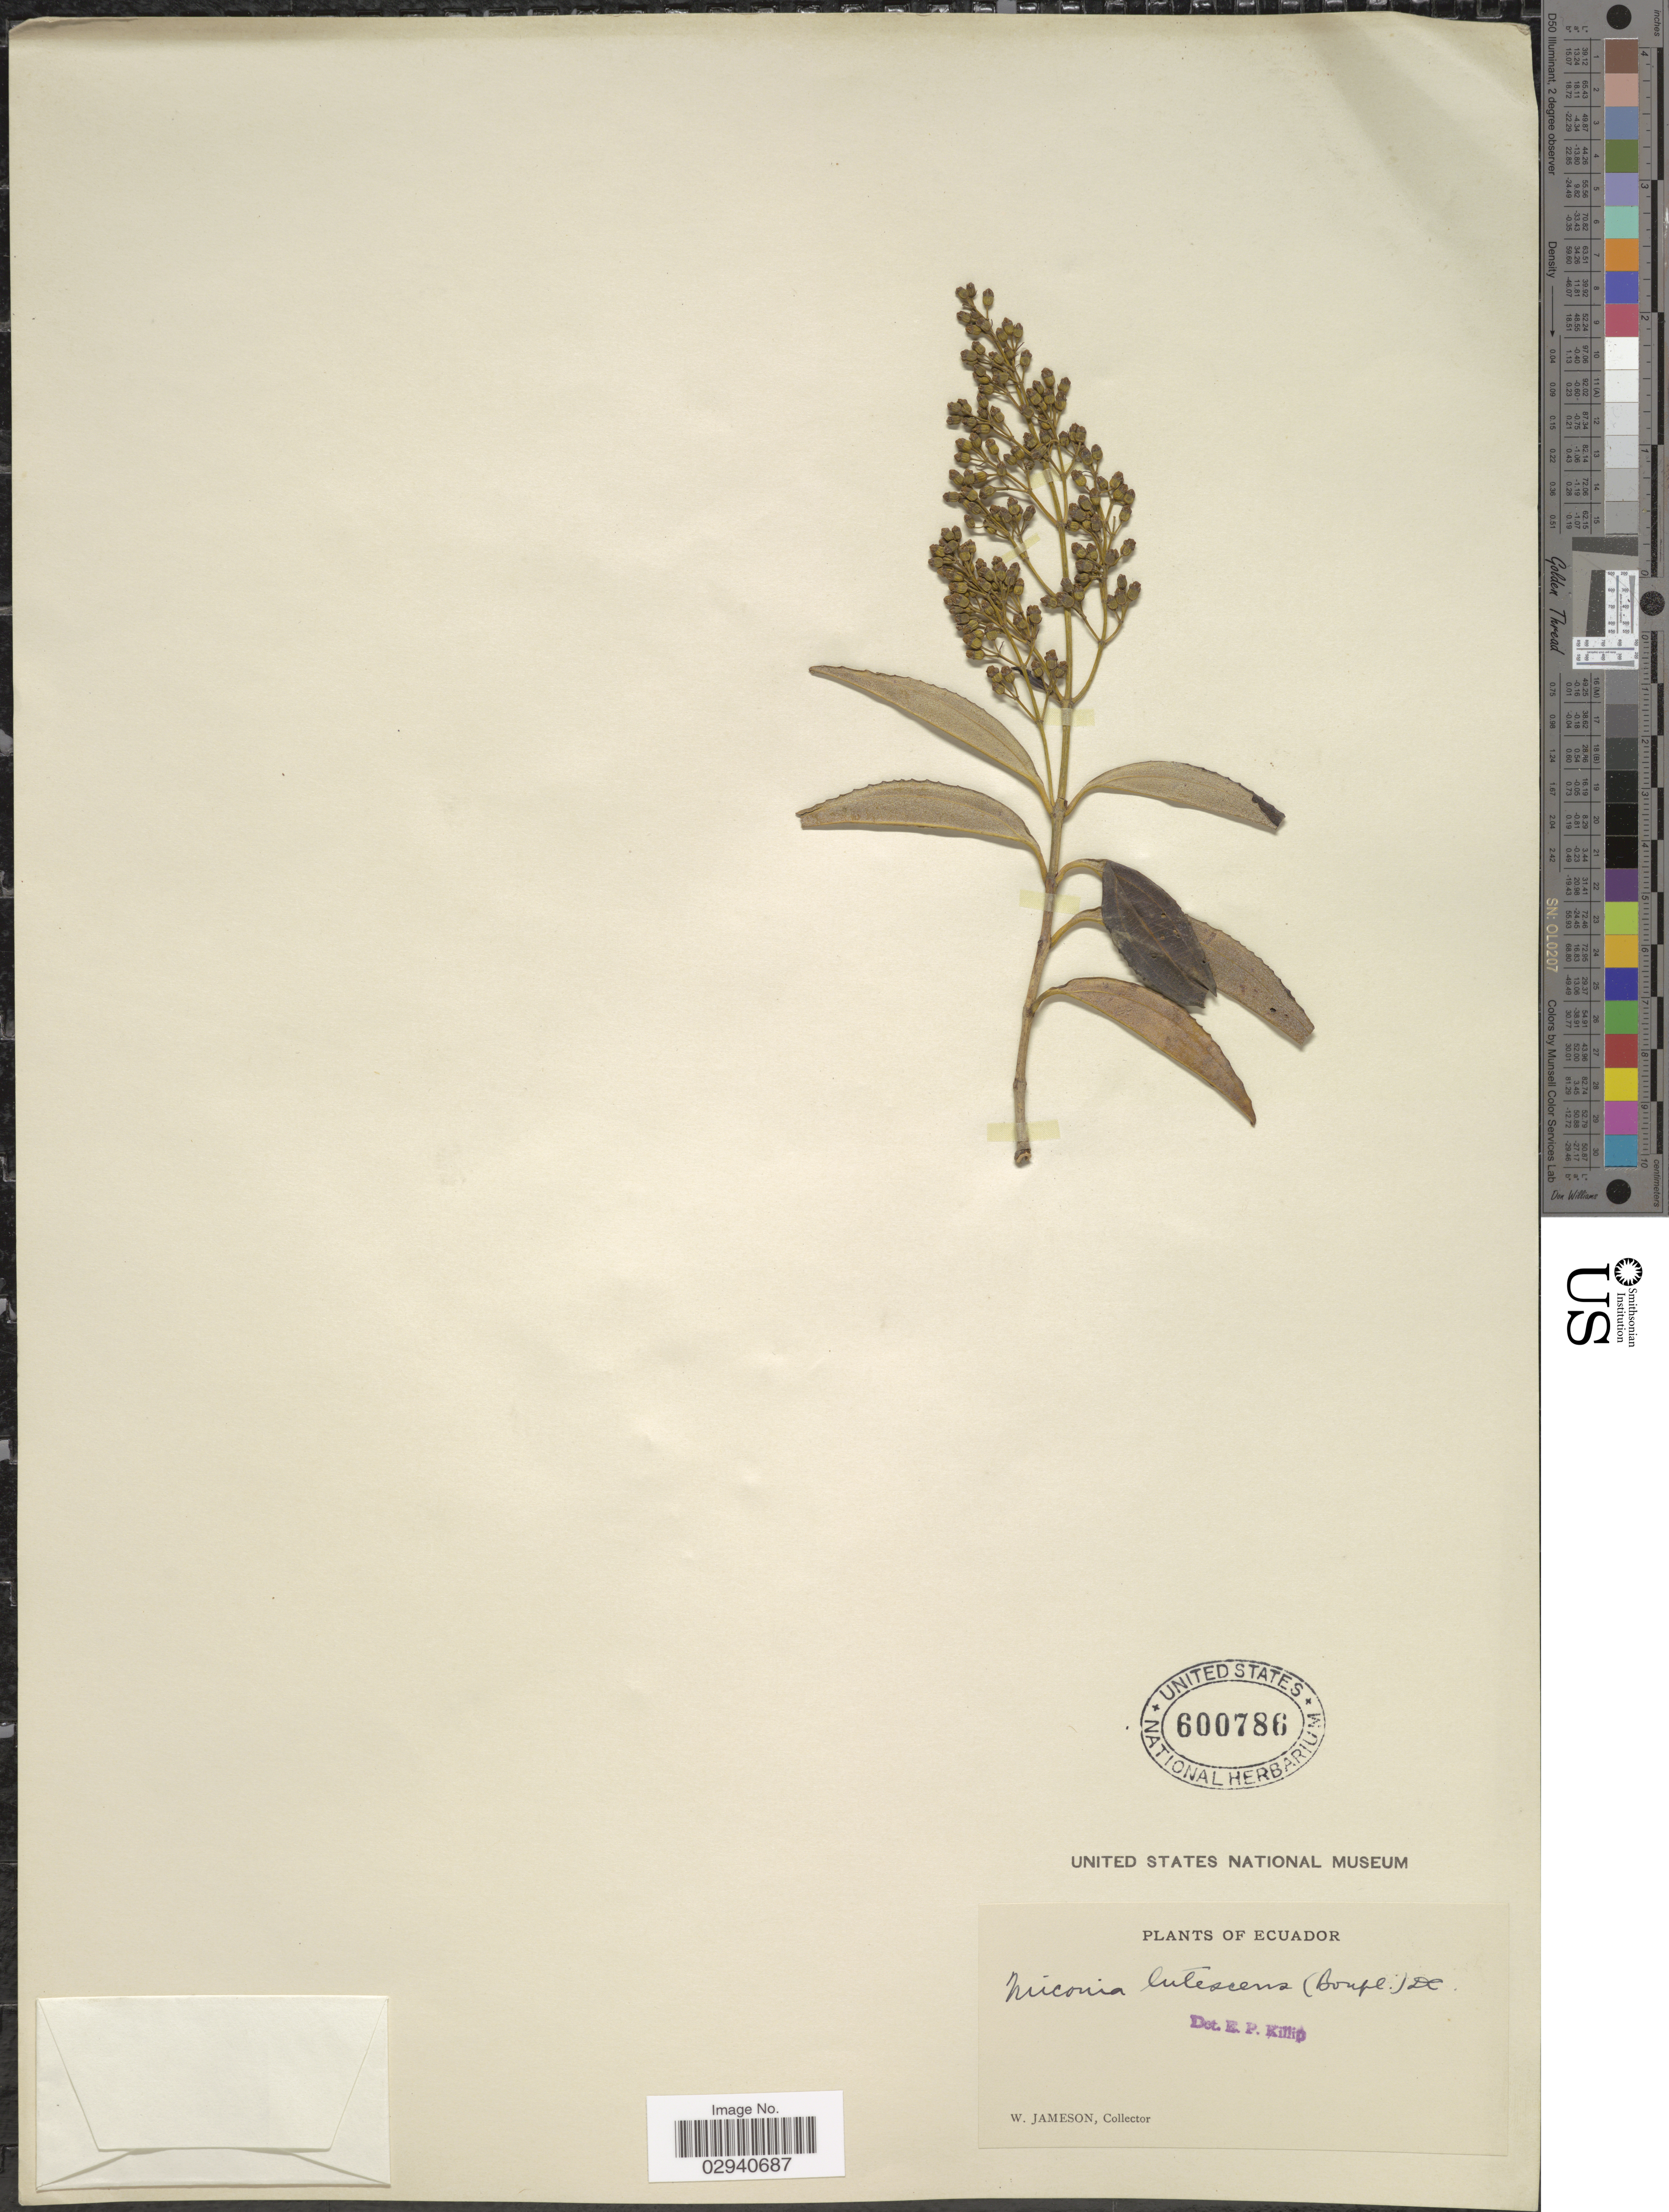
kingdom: Plantae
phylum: Tracheophyta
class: Magnoliopsida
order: Myrtales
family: Melastomataceae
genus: Miconia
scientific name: Miconia lutescens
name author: (Bonpl.) DC.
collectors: W. Jameson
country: Ecuador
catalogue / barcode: US 600786